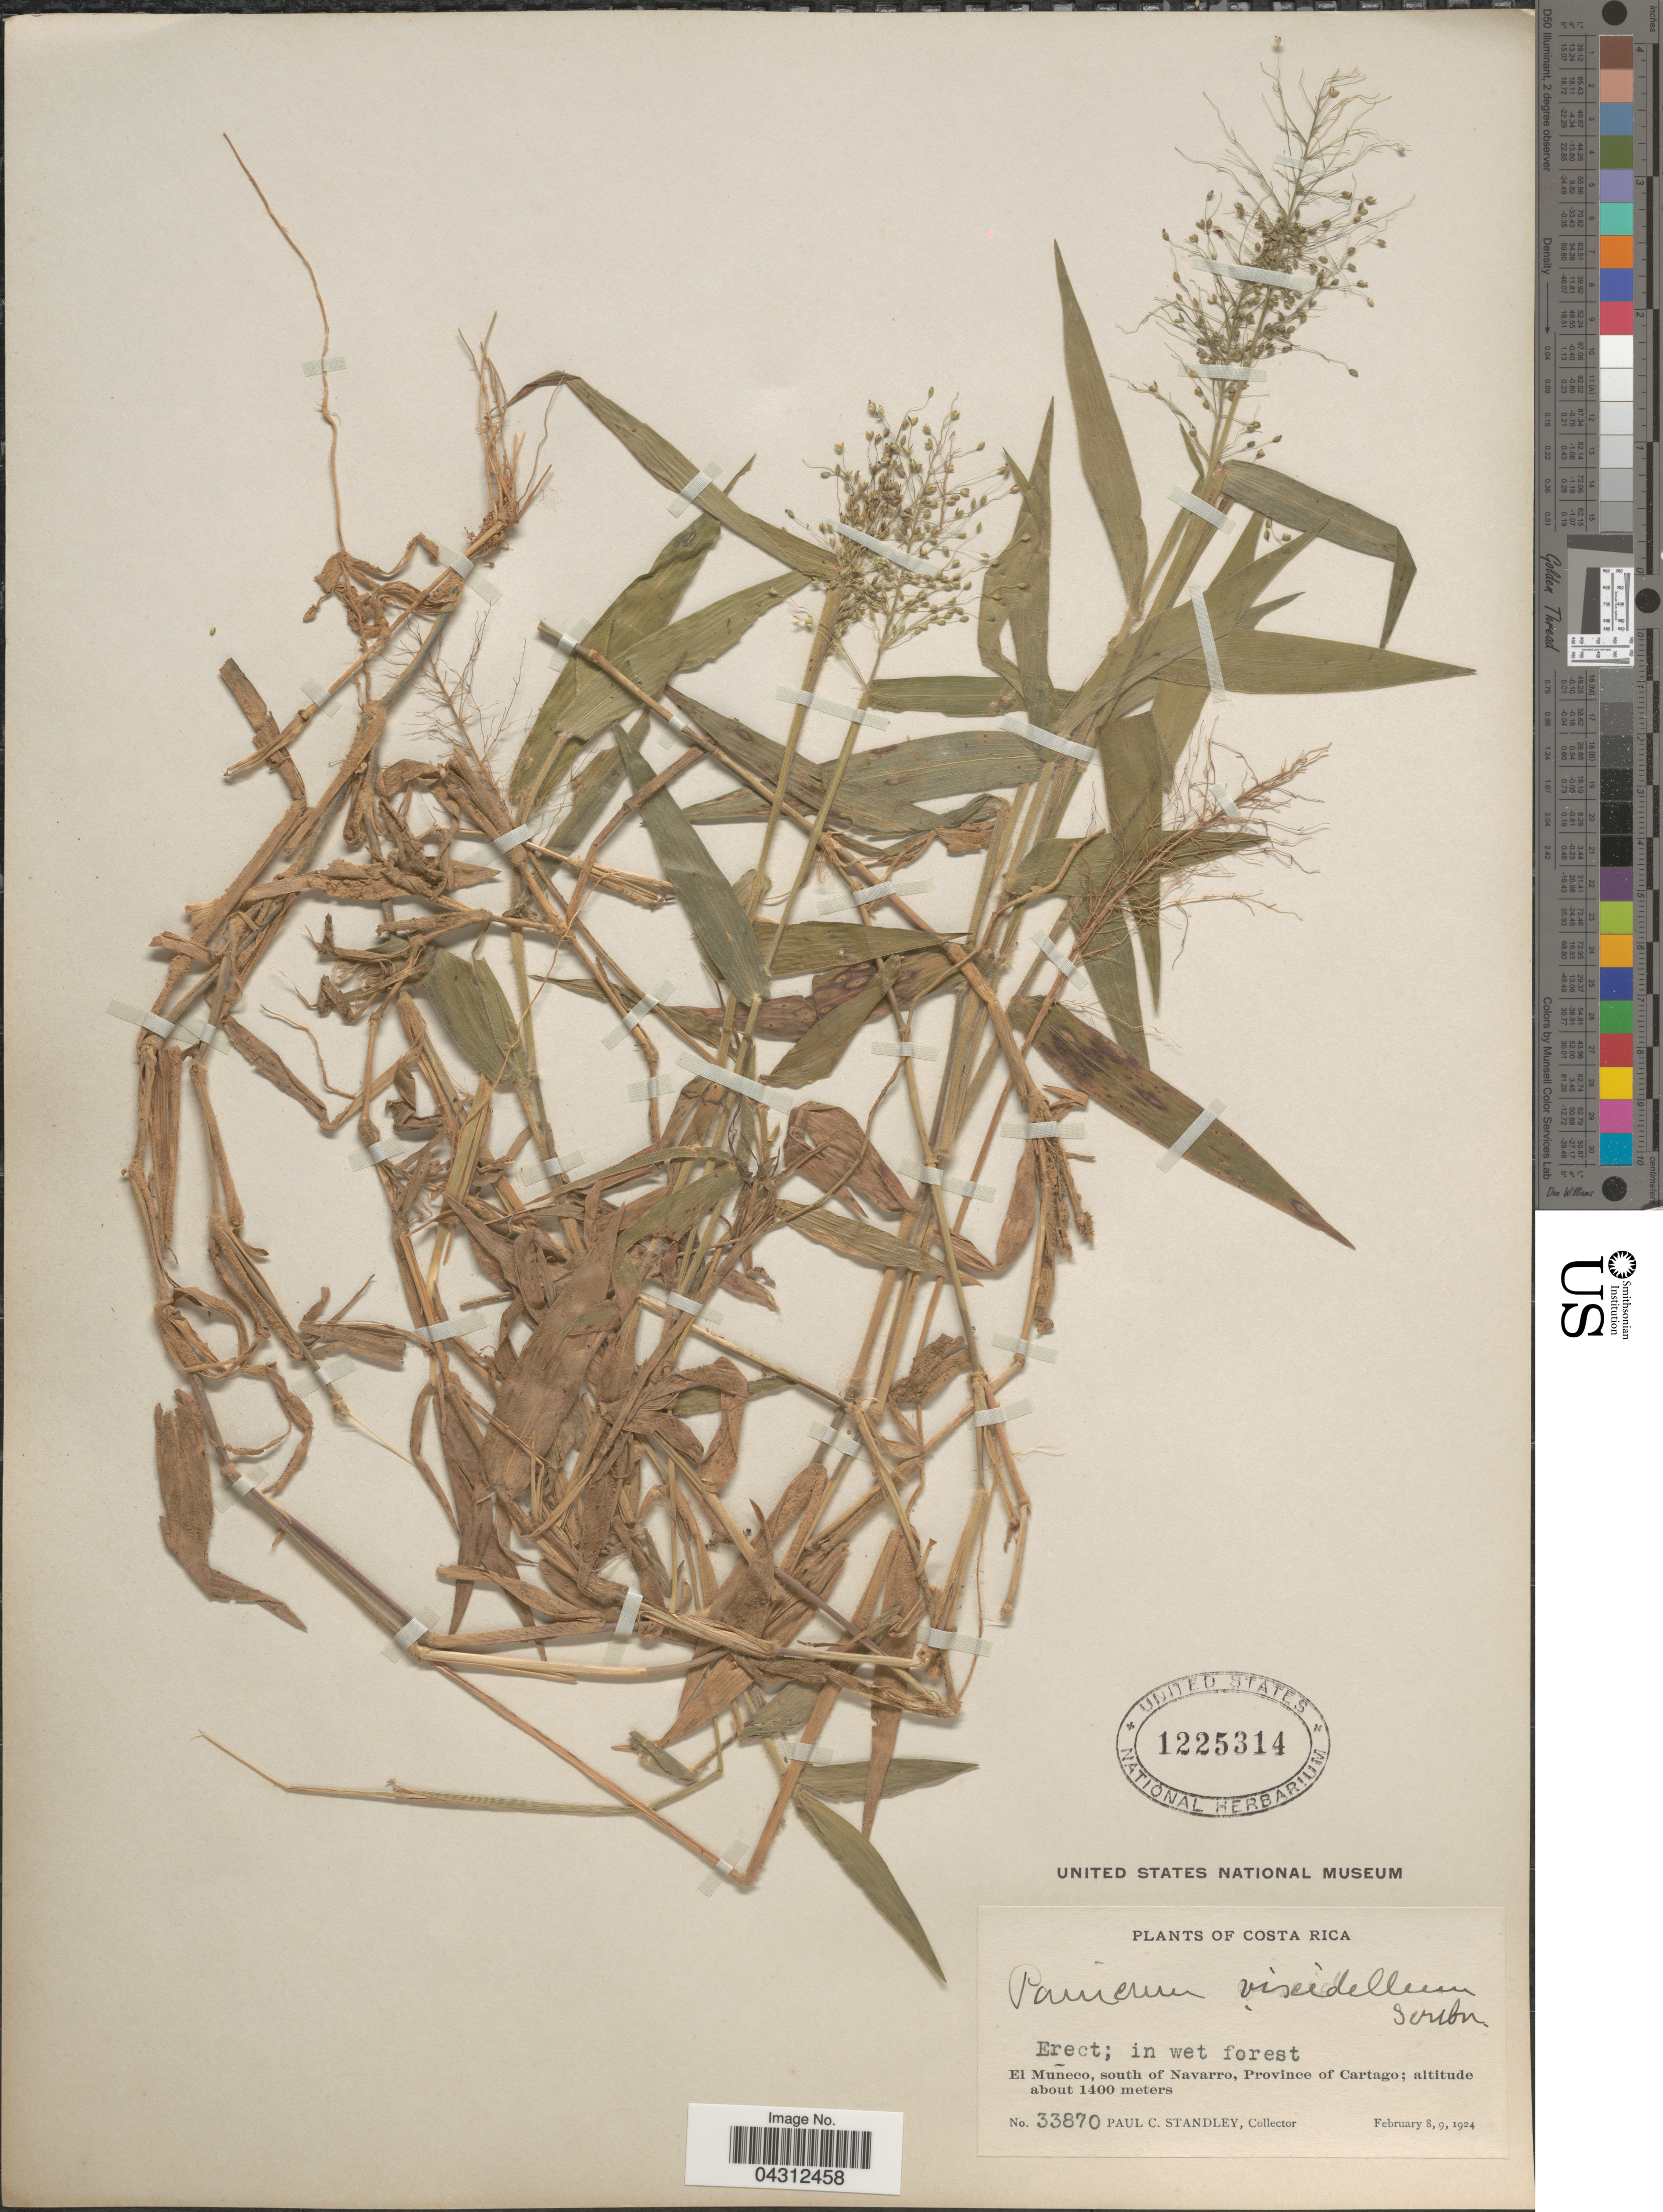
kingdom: Plantae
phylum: Tracheophyta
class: Liliopsida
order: Poales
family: Poaceae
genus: Dichanthelium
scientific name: Dichanthelium viscidellum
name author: (Scribn.) Gould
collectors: P. C. Standley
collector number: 33870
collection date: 1924-02-08/1924-02-09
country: Costa Rica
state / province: Cartago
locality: El Muñeco, south of Navarro.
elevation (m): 1400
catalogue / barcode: US 1225314